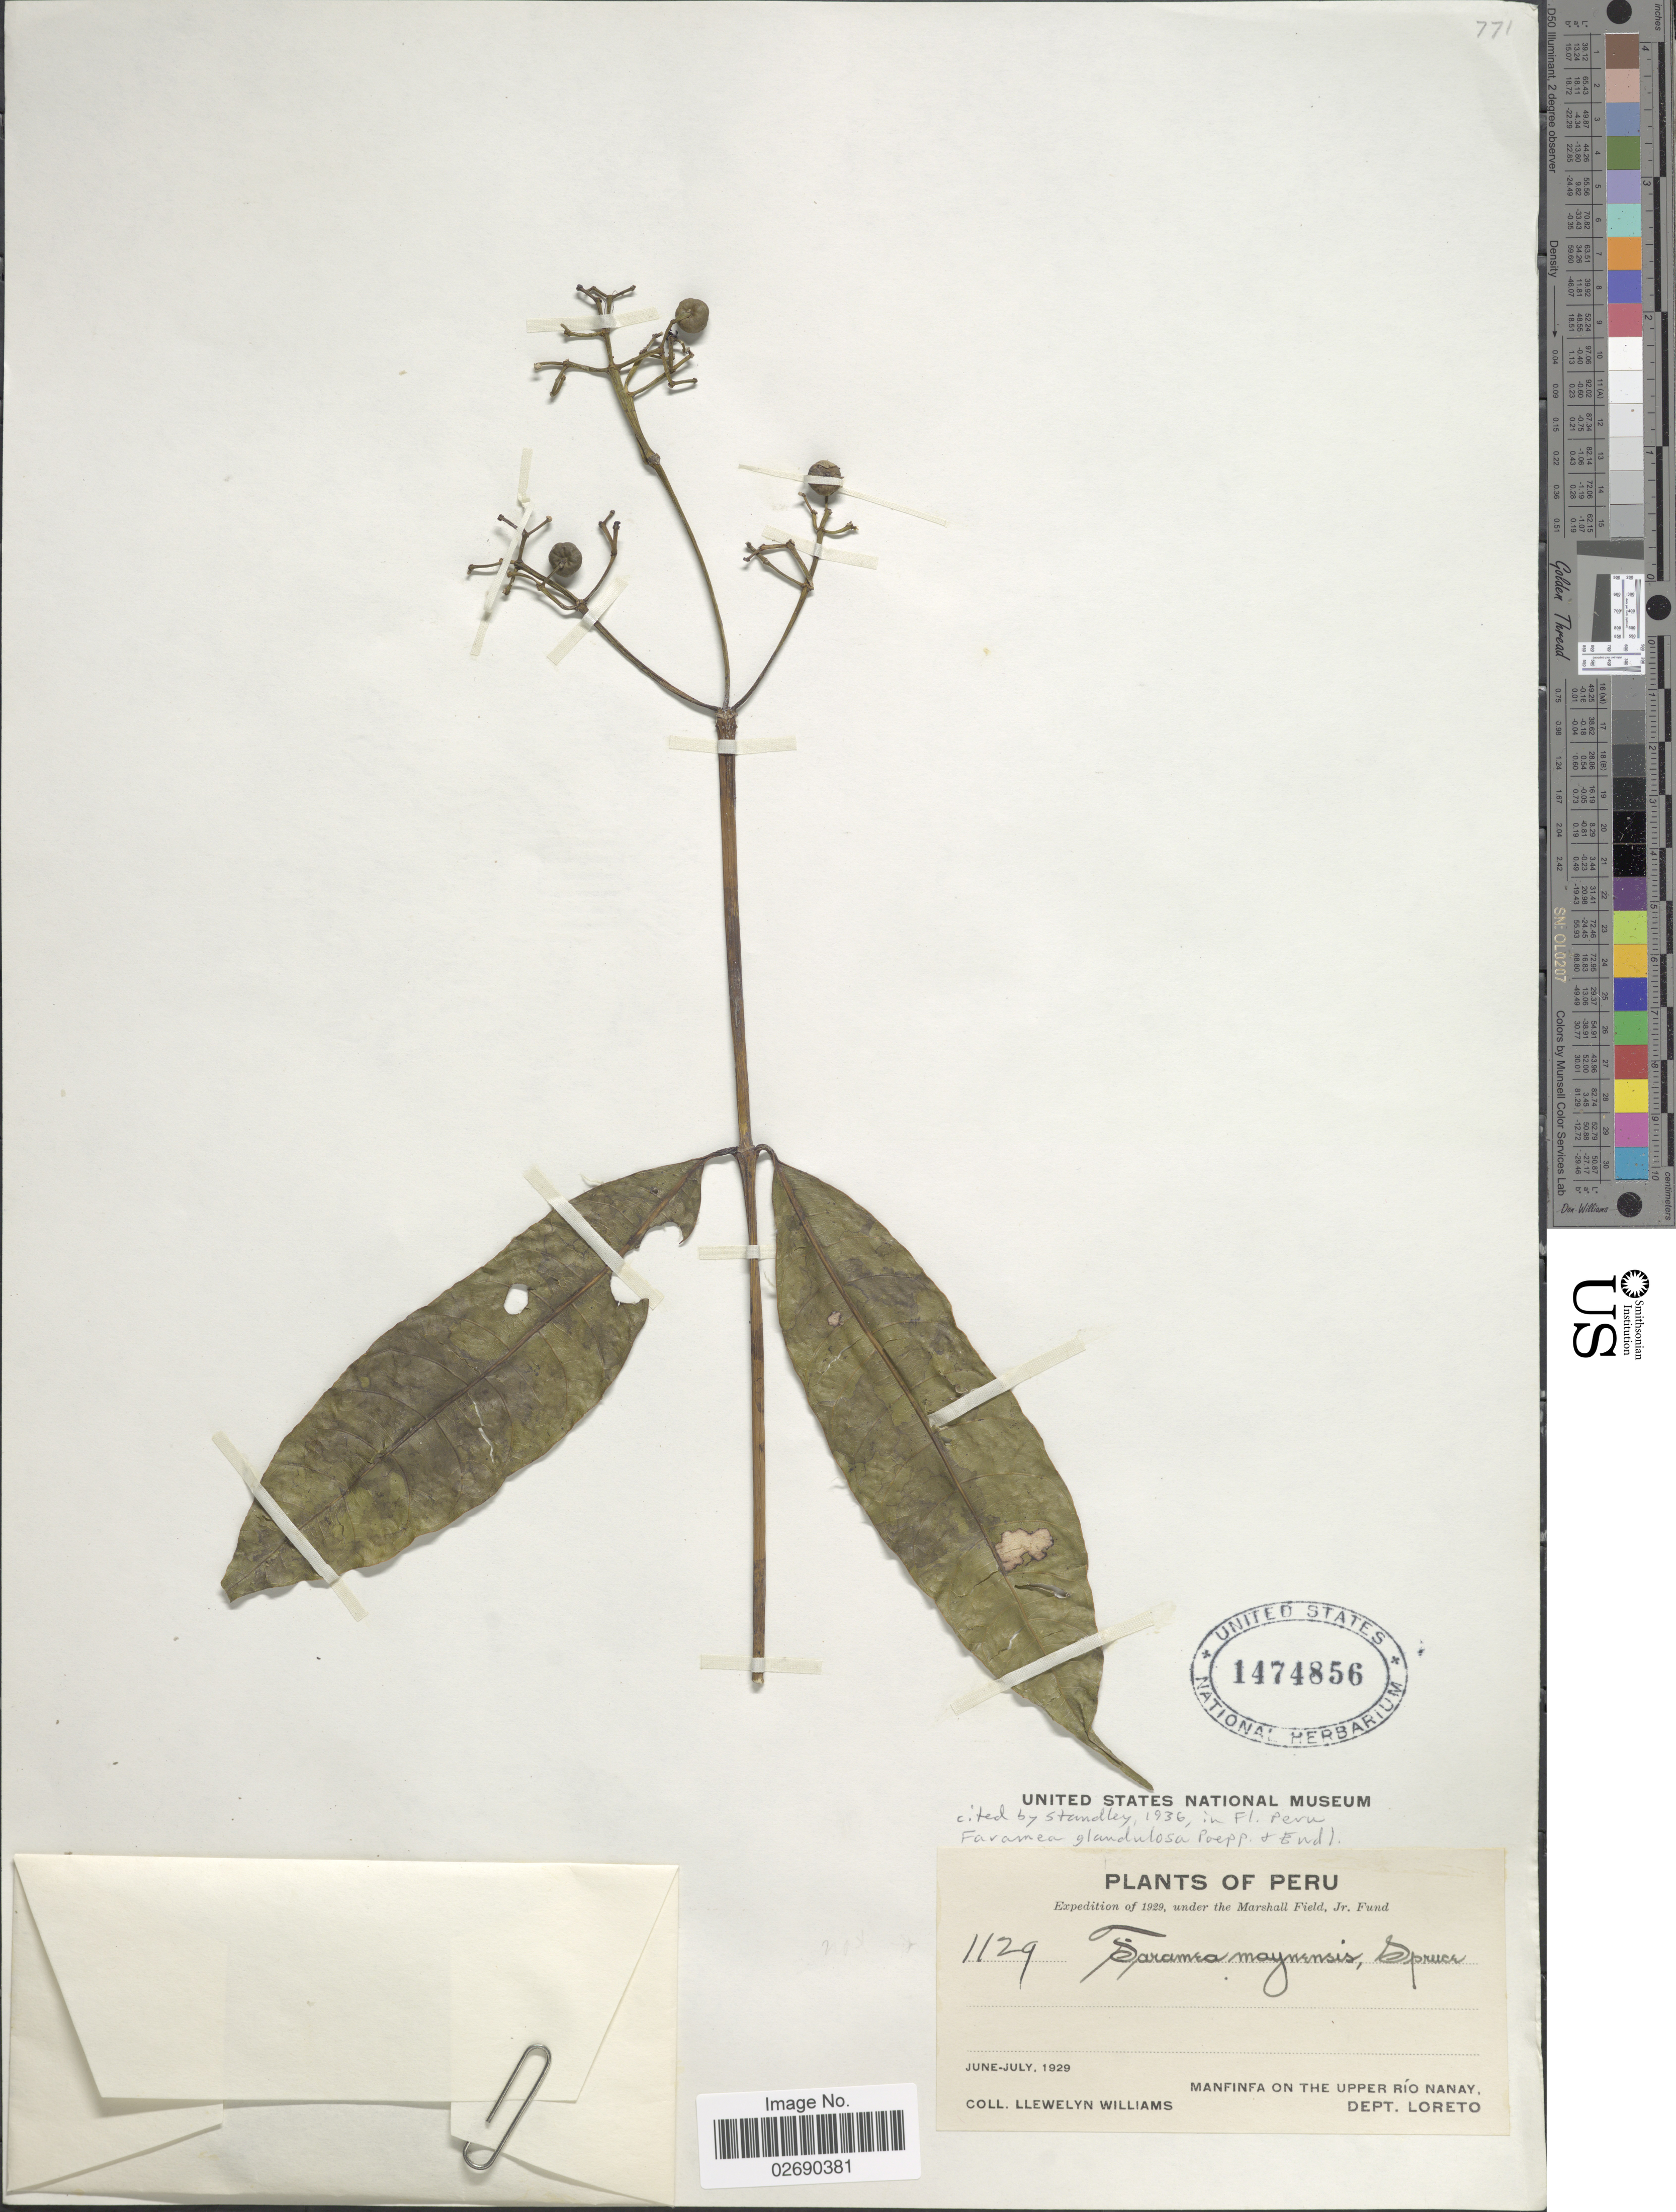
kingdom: Plantae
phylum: Tracheophyta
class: Magnoliopsida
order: Gentianales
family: Rubiaceae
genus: Faramea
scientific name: Faramea glandulosa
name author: Poepp.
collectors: Ll. Williams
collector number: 1129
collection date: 1929-06/1929-07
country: Peru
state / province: Loreto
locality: Manfinfa On The Upper Río Nanay, Dept. Loreto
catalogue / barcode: US 1474856